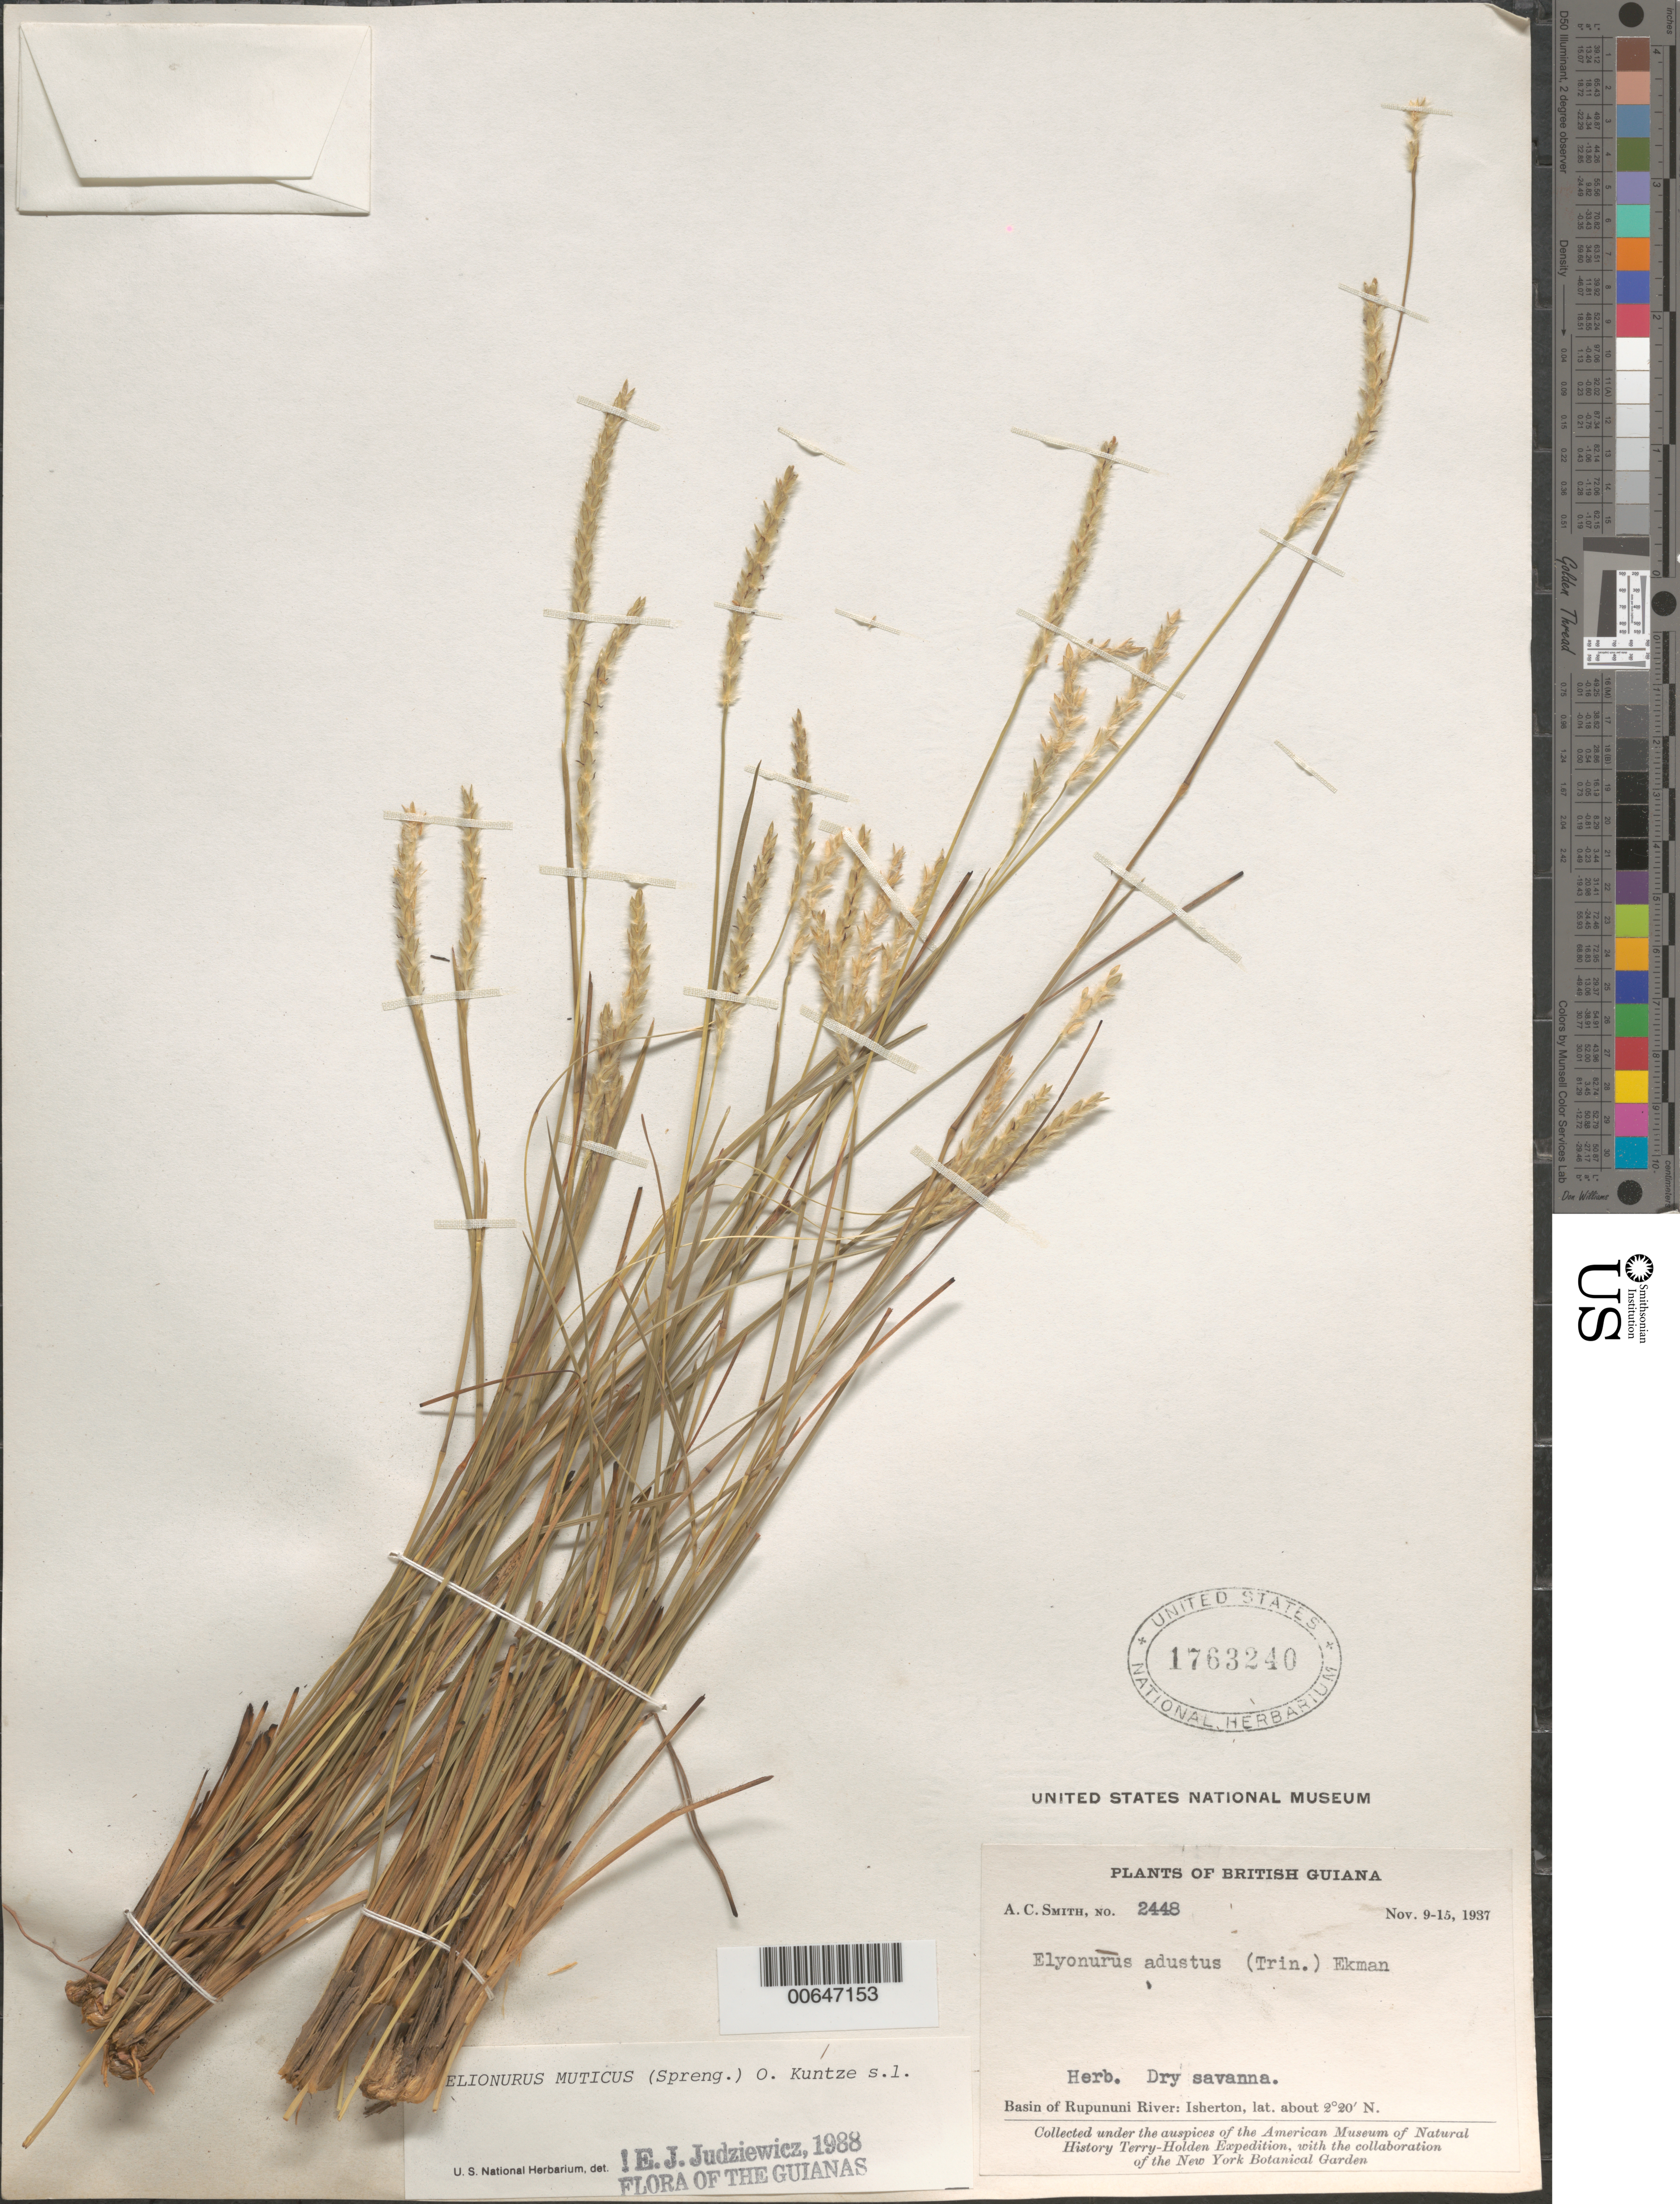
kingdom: Plantae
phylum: Tracheophyta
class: Liliopsida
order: Poales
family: Poaceae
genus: Elionurus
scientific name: Elionurus muticus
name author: (Spreng.) Kuntze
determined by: Judziewicz, E. J.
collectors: A. C. Smith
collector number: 2448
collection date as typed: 9-Nov-37 to 15-Nov-37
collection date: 1937-11-09/1937-11-15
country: Guyana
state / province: U. Takutu-U. Essequibo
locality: Isherton, basin of Rupununi River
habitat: Dry savanna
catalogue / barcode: US 1763240